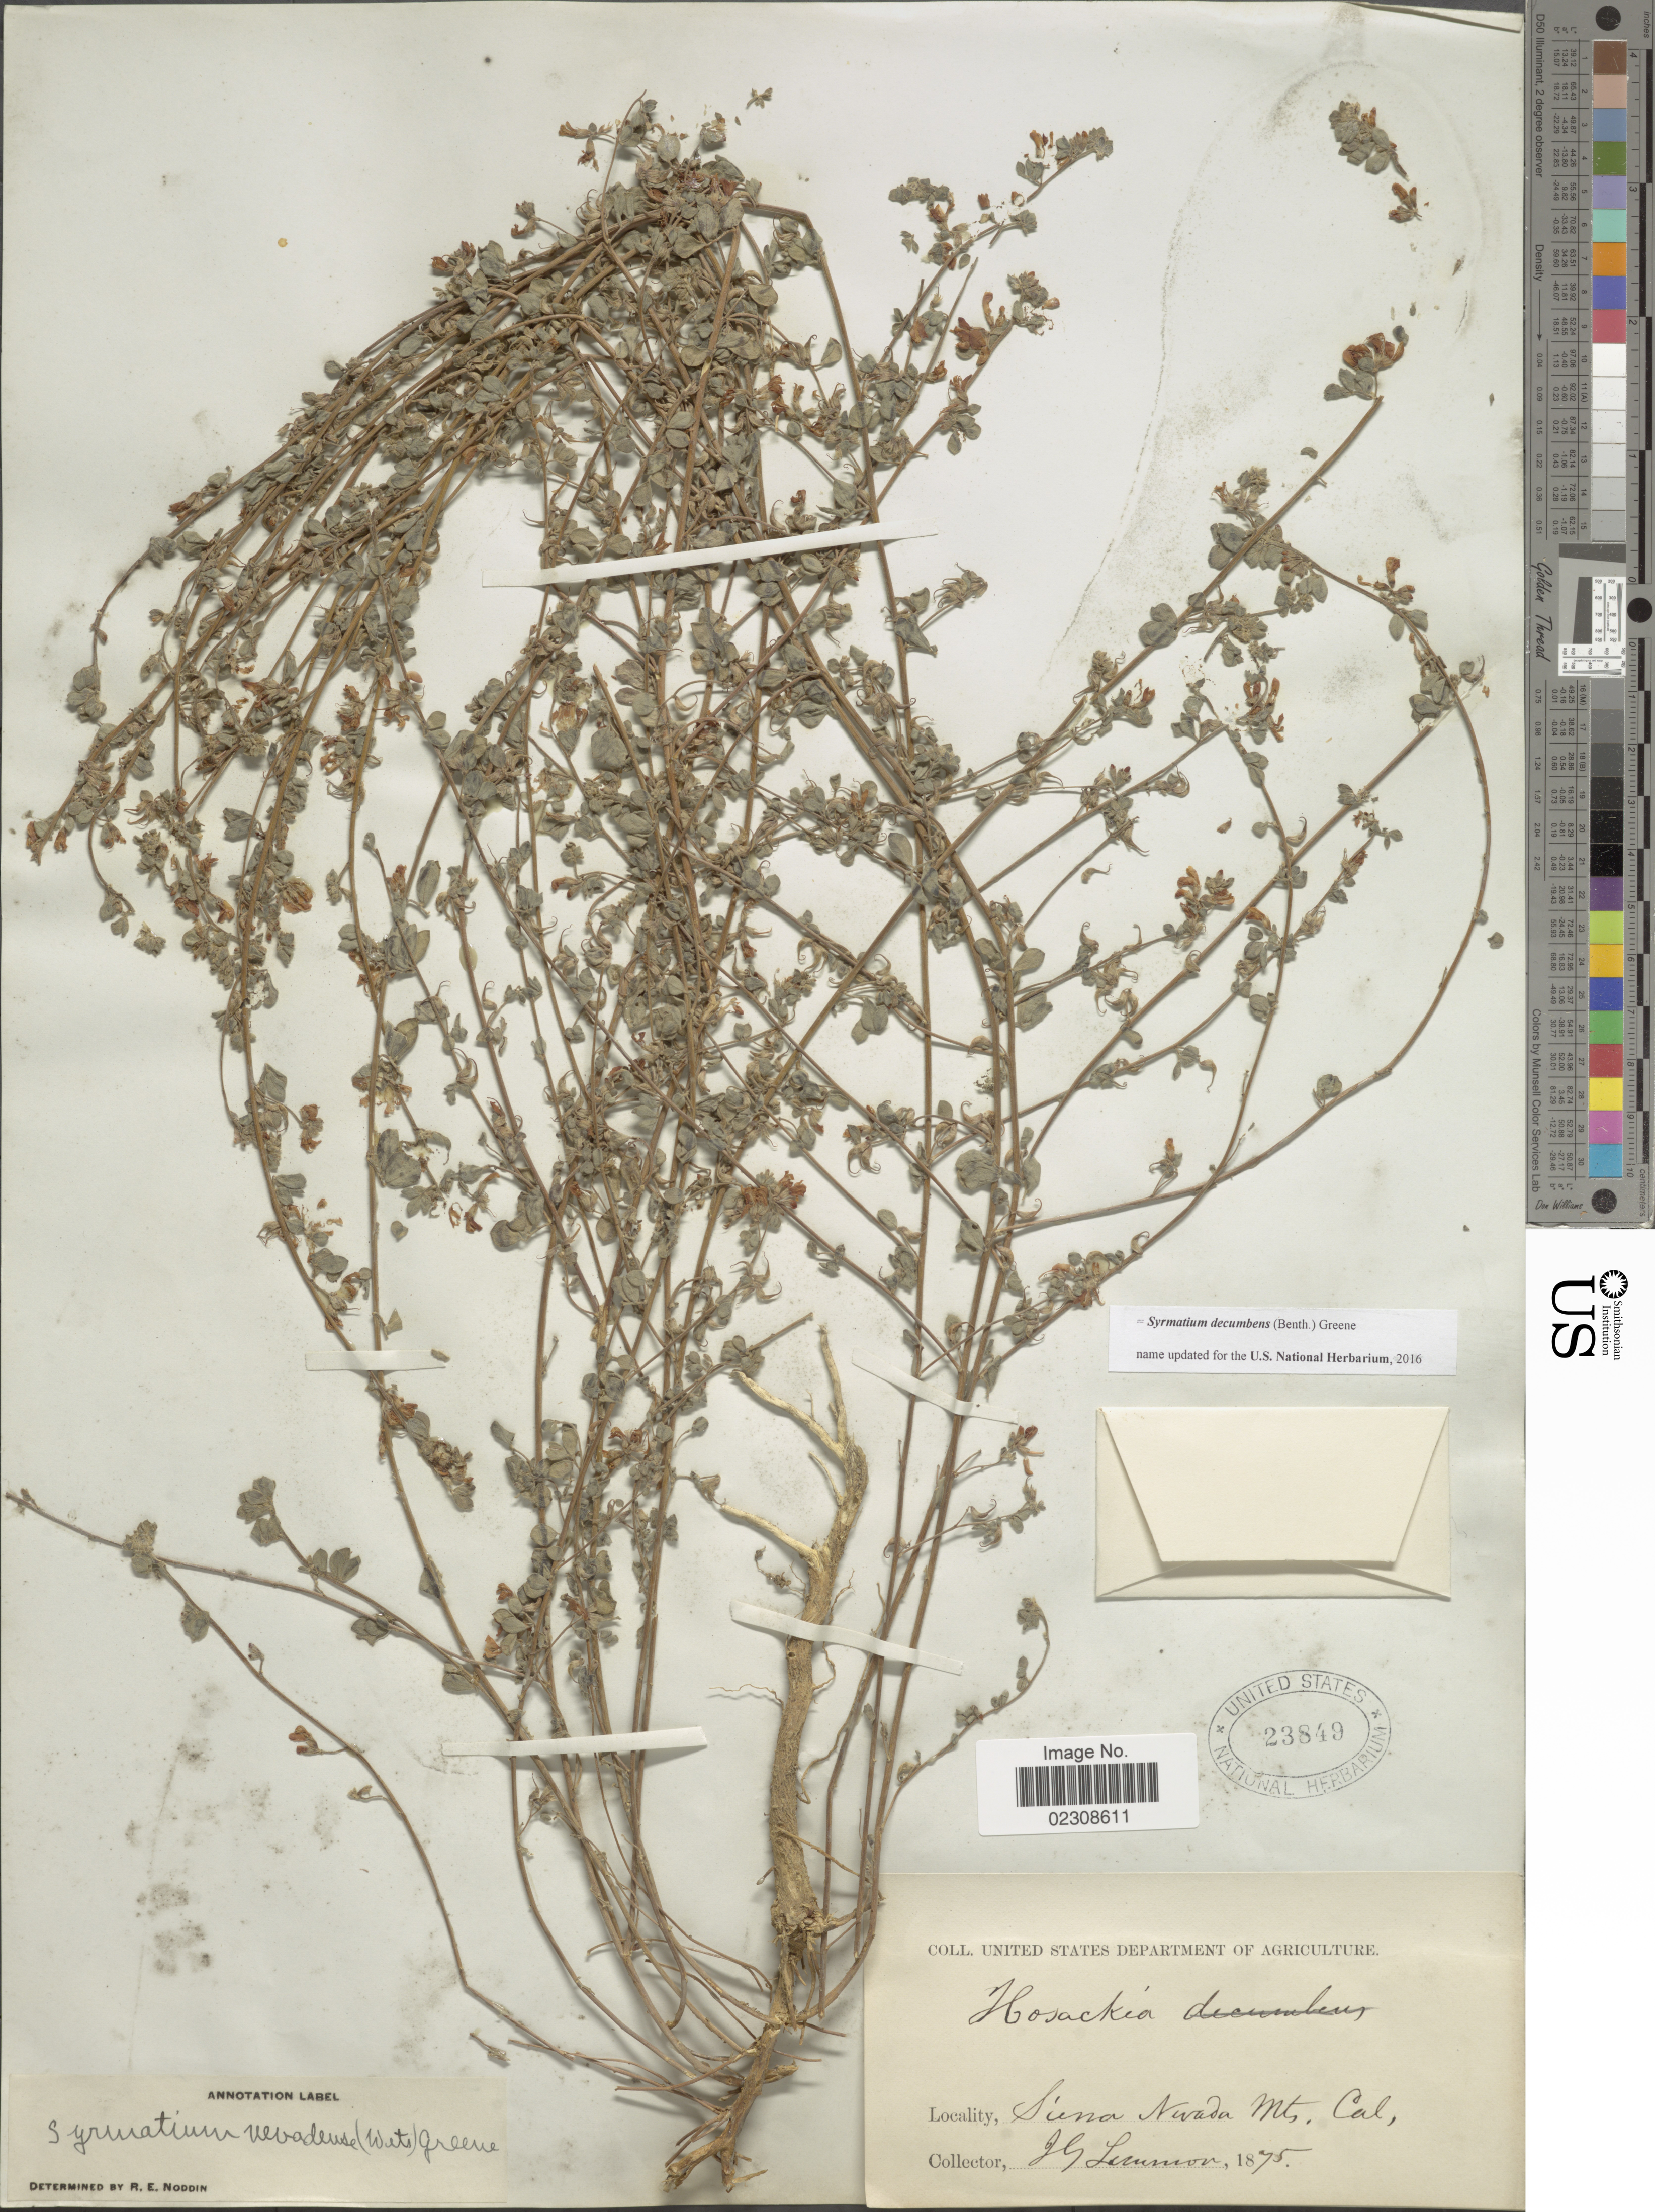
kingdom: Plantae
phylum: Tracheophyta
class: Magnoliopsida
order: Fabales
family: Fabaceae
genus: Syrmatium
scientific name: Syrmatium decumbens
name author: (Benth.) Greene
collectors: J. Lemmon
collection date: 1875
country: United States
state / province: California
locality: Sierra Nevada Mts. Cal.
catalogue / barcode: US 23849